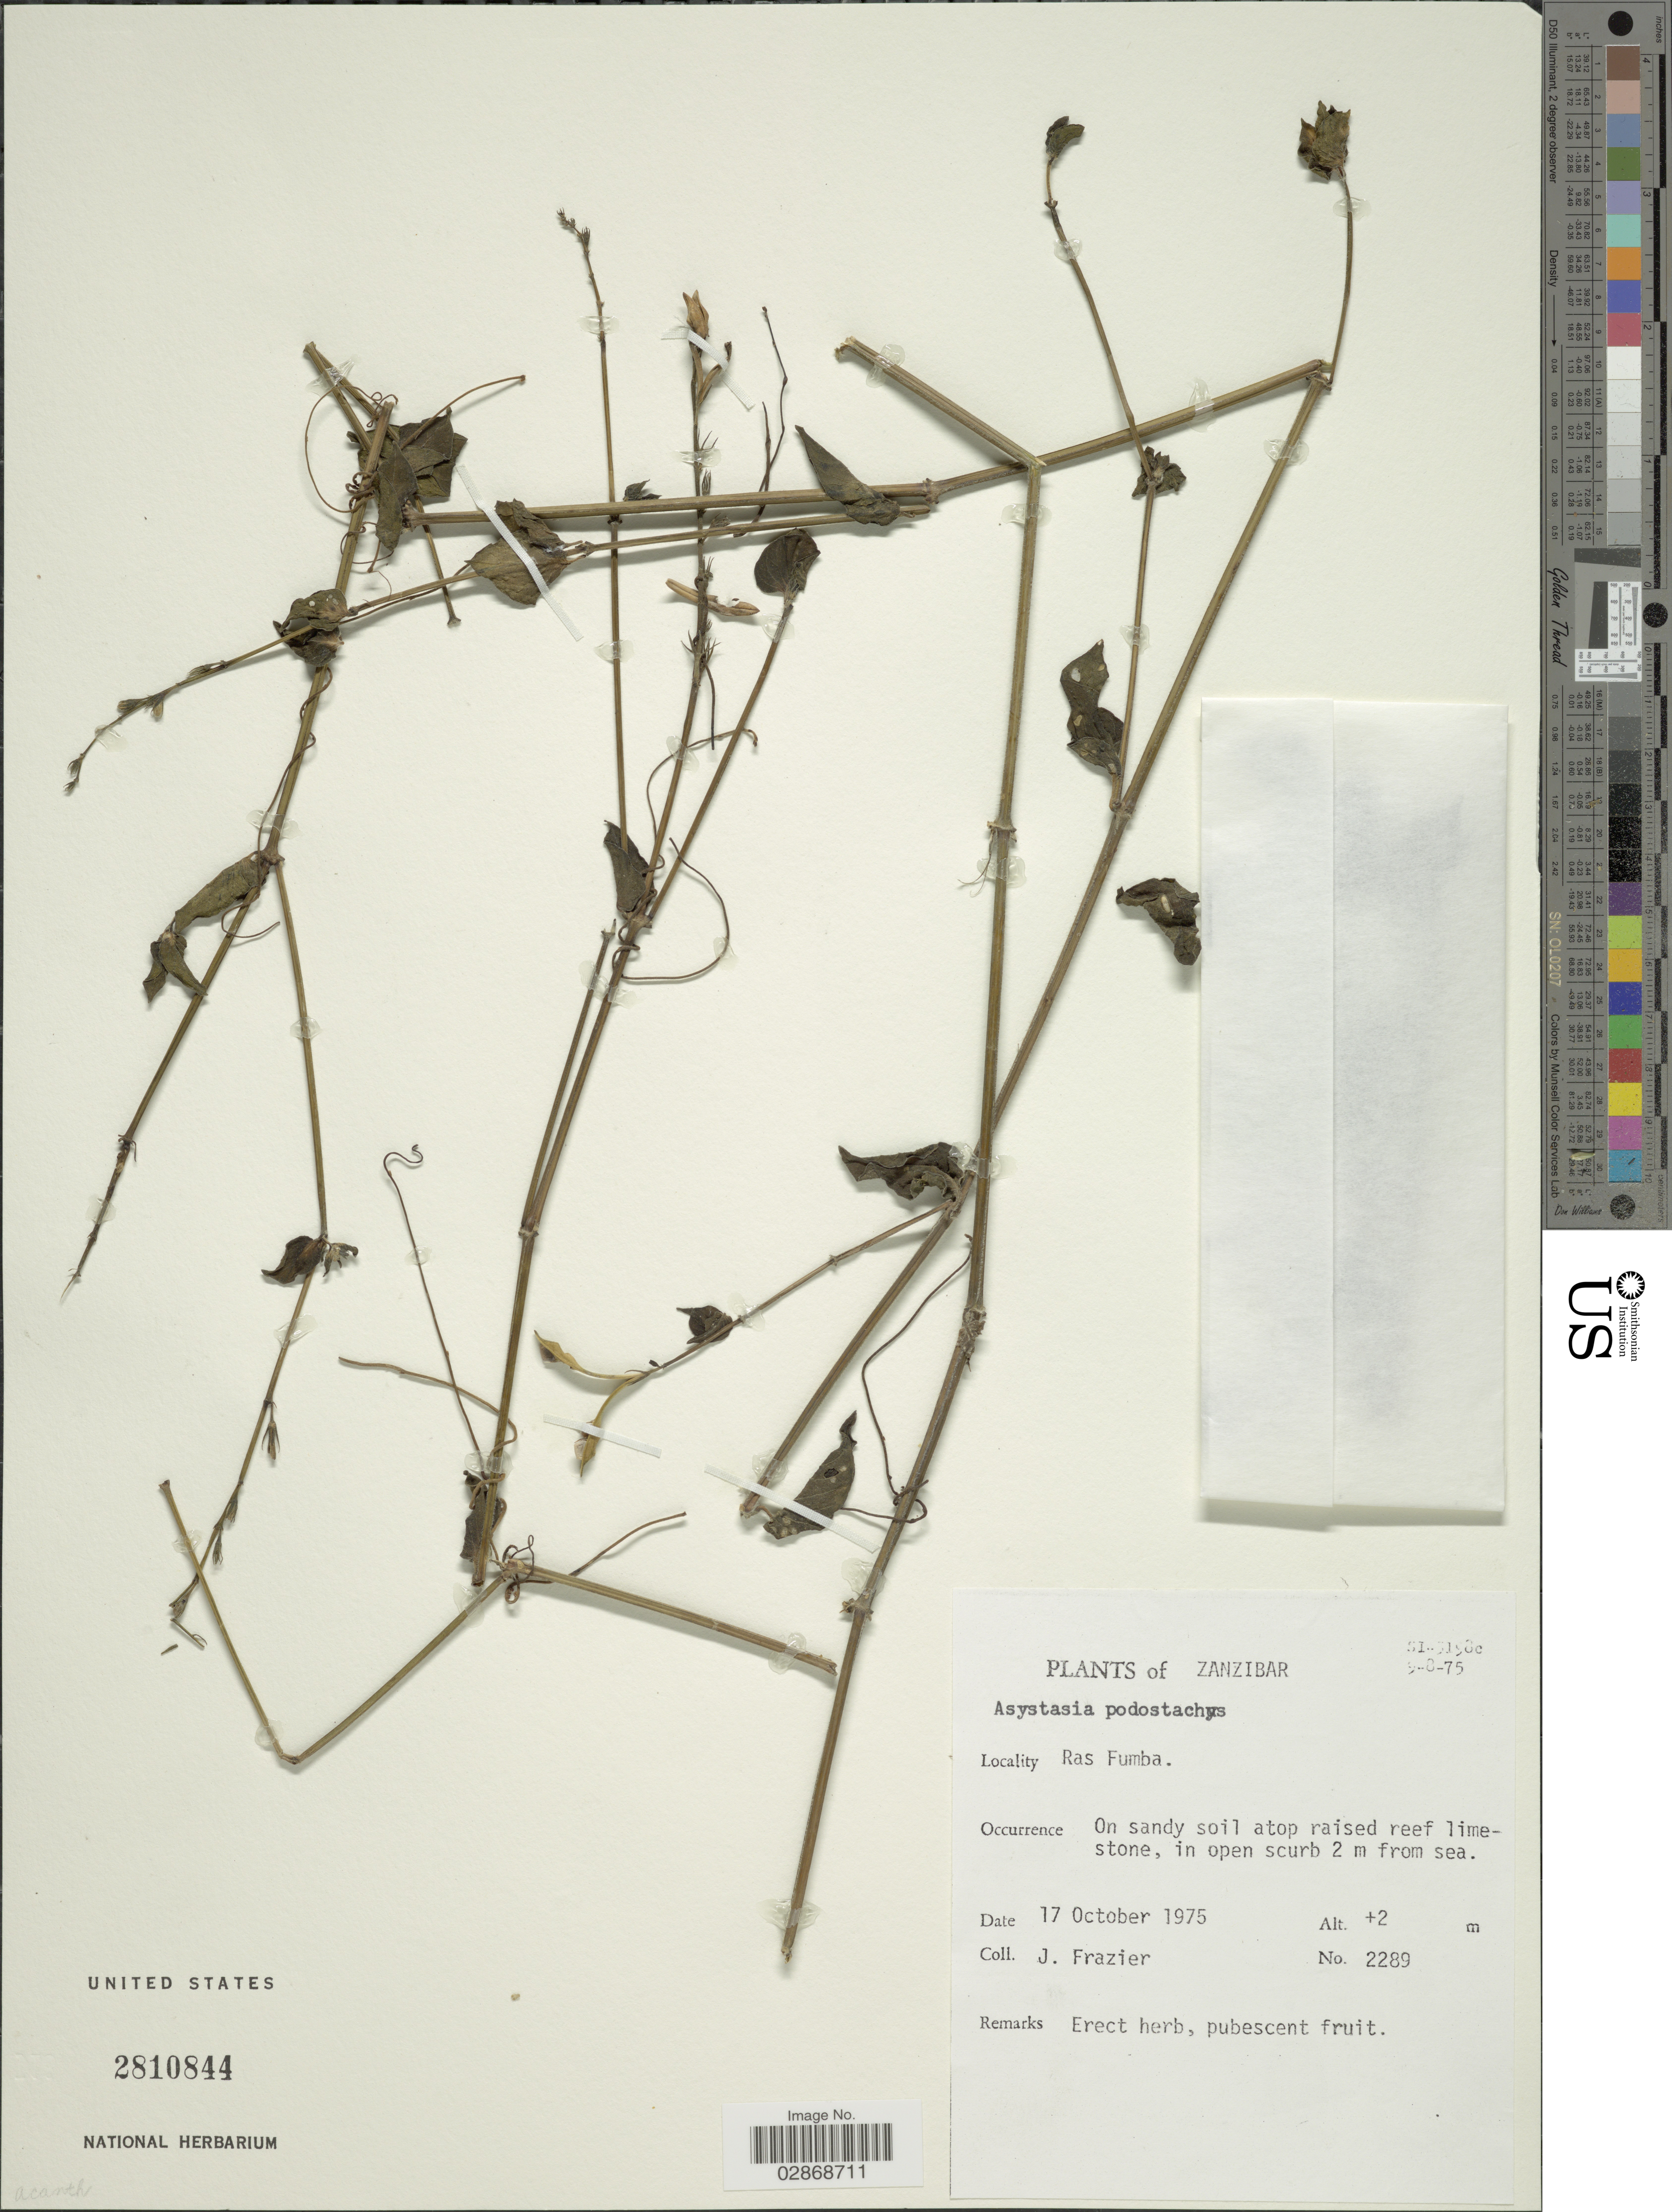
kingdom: Plantae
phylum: Tracheophyta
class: Magnoliopsida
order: Lamiales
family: Acanthaceae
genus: Asystasia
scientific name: Asystasia gangetica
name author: (L.) T. Anderson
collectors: J. Frazier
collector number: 2289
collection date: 1975-10-17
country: Tanzania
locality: Ras Fumba.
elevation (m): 2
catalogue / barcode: US 2810844